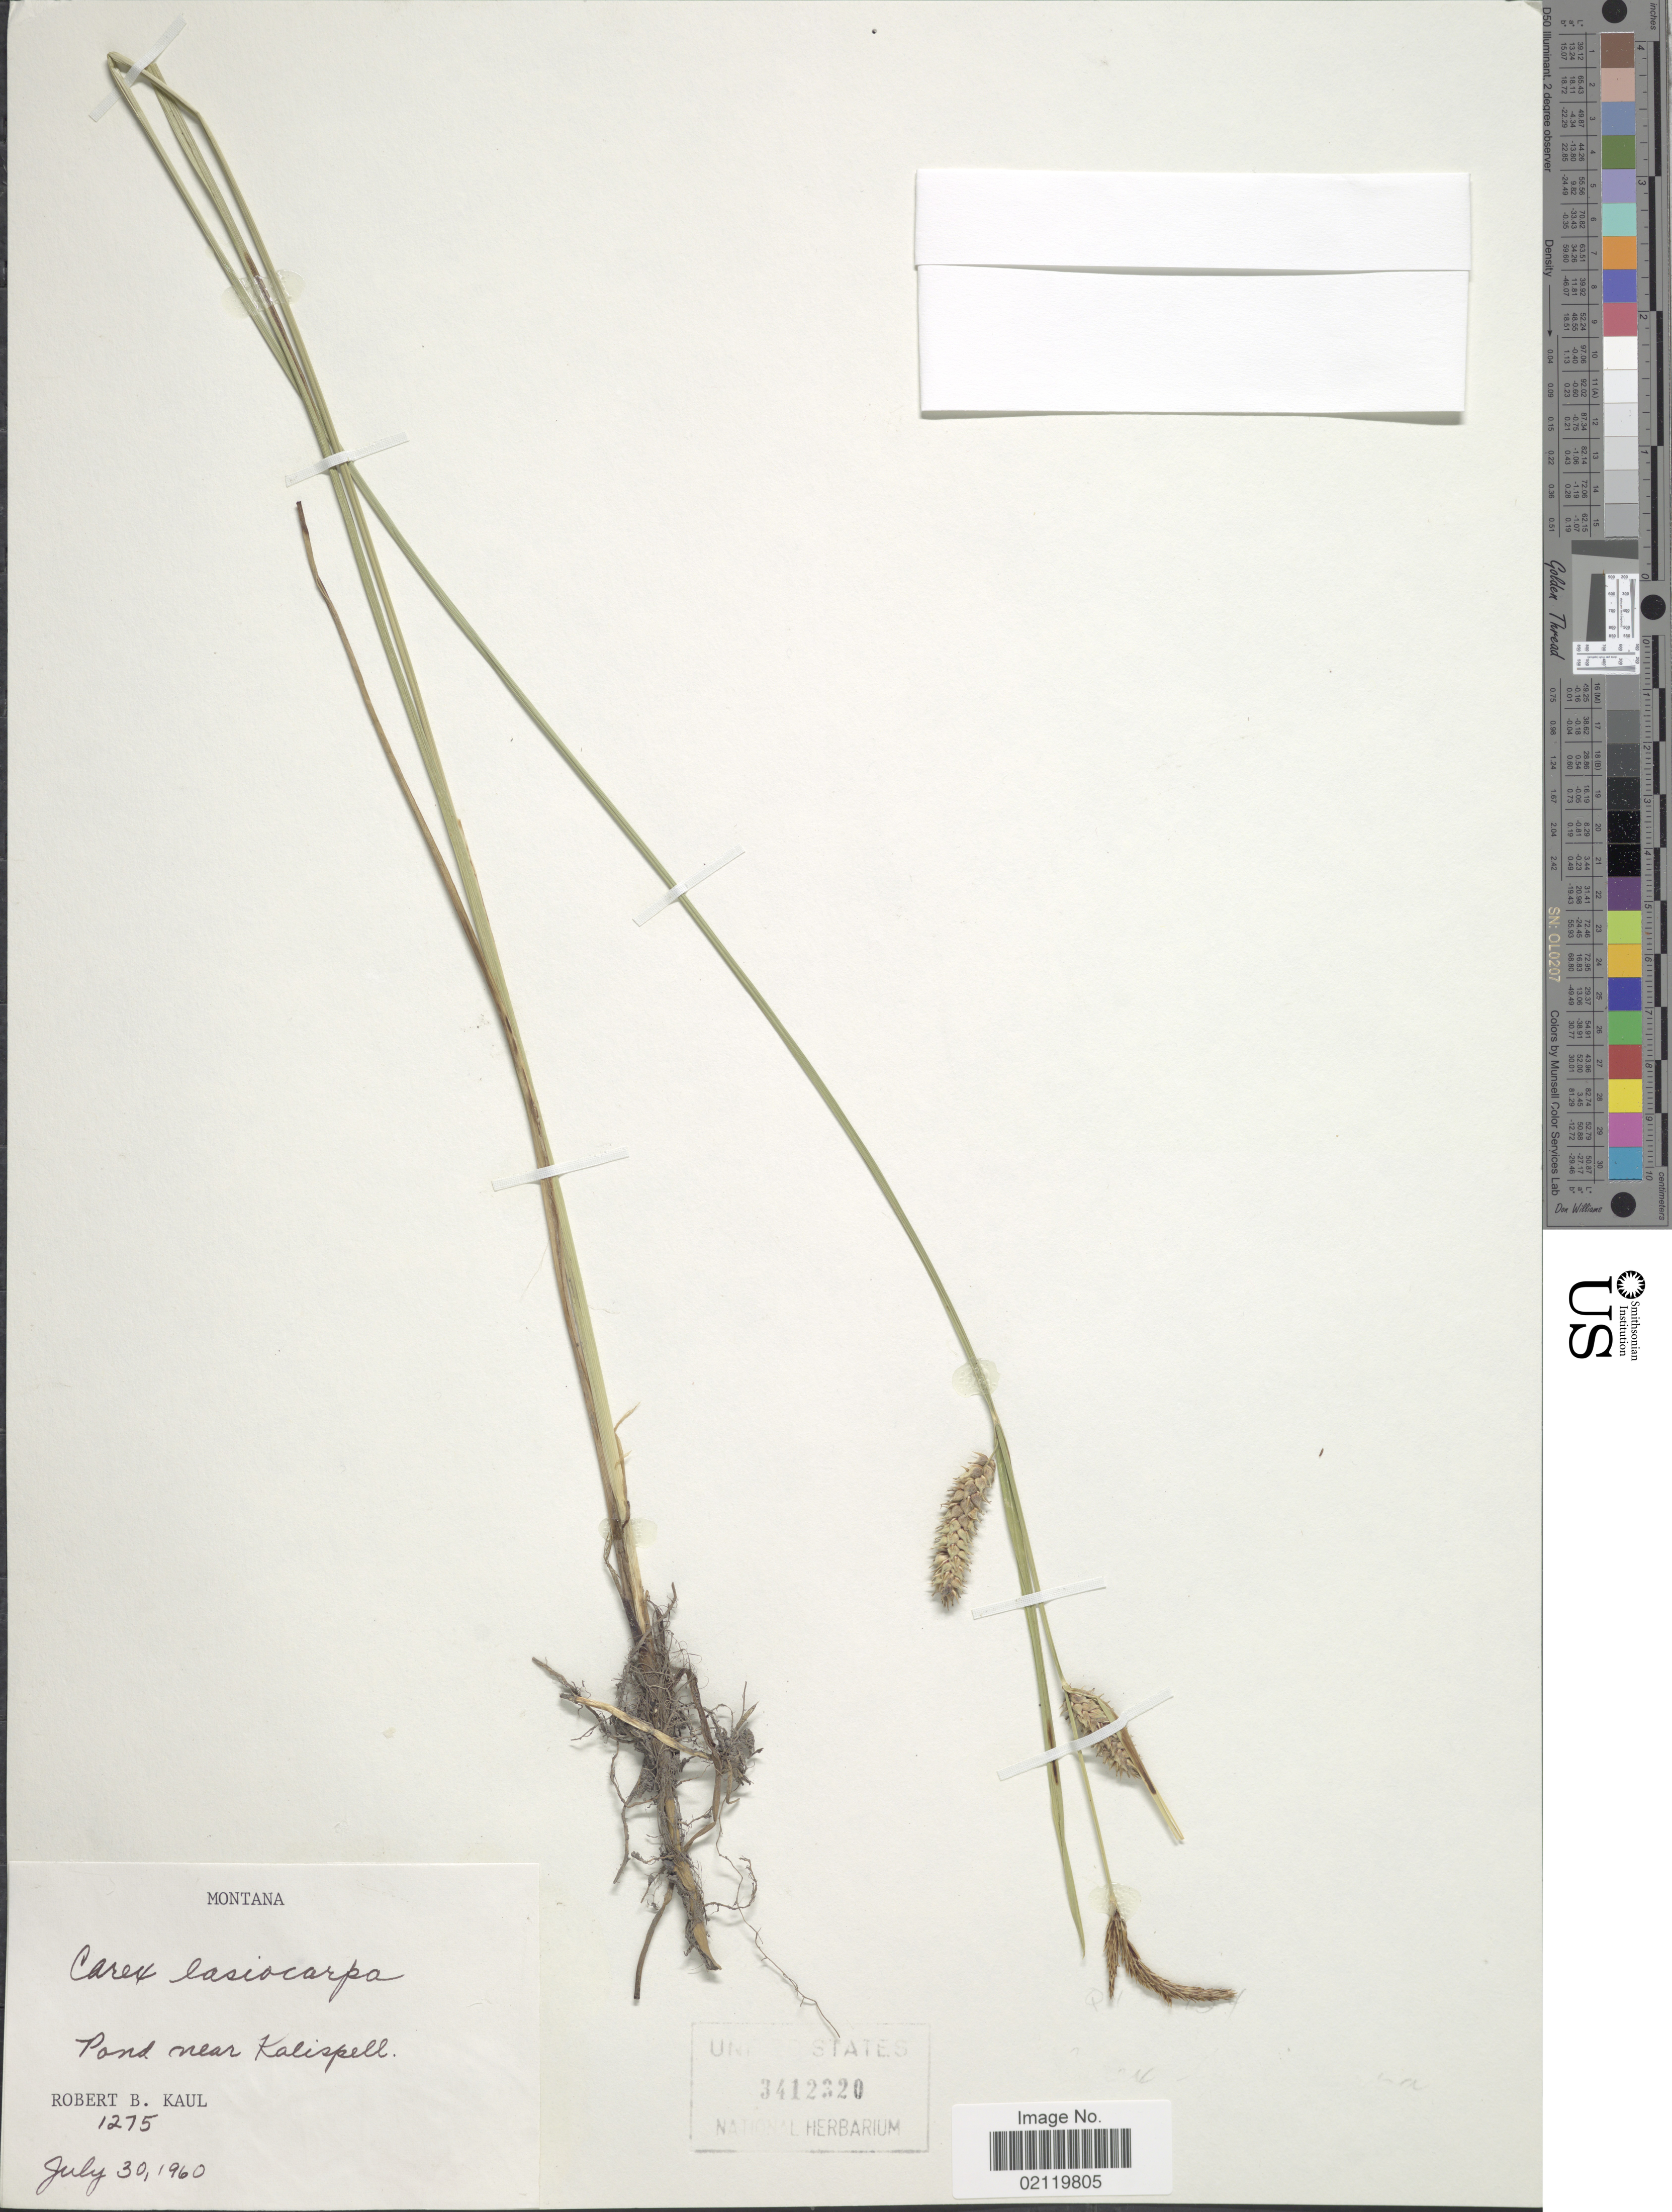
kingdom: Plantae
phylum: Tracheophyta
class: Liliopsida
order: Poales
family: Cyperaceae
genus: Carex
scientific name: Carex lasiocarpa var. americana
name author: Fernald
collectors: R. Kaul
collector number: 1275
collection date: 1960-07-30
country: United States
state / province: Montana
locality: Pond near Kalispell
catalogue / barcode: US 3412320